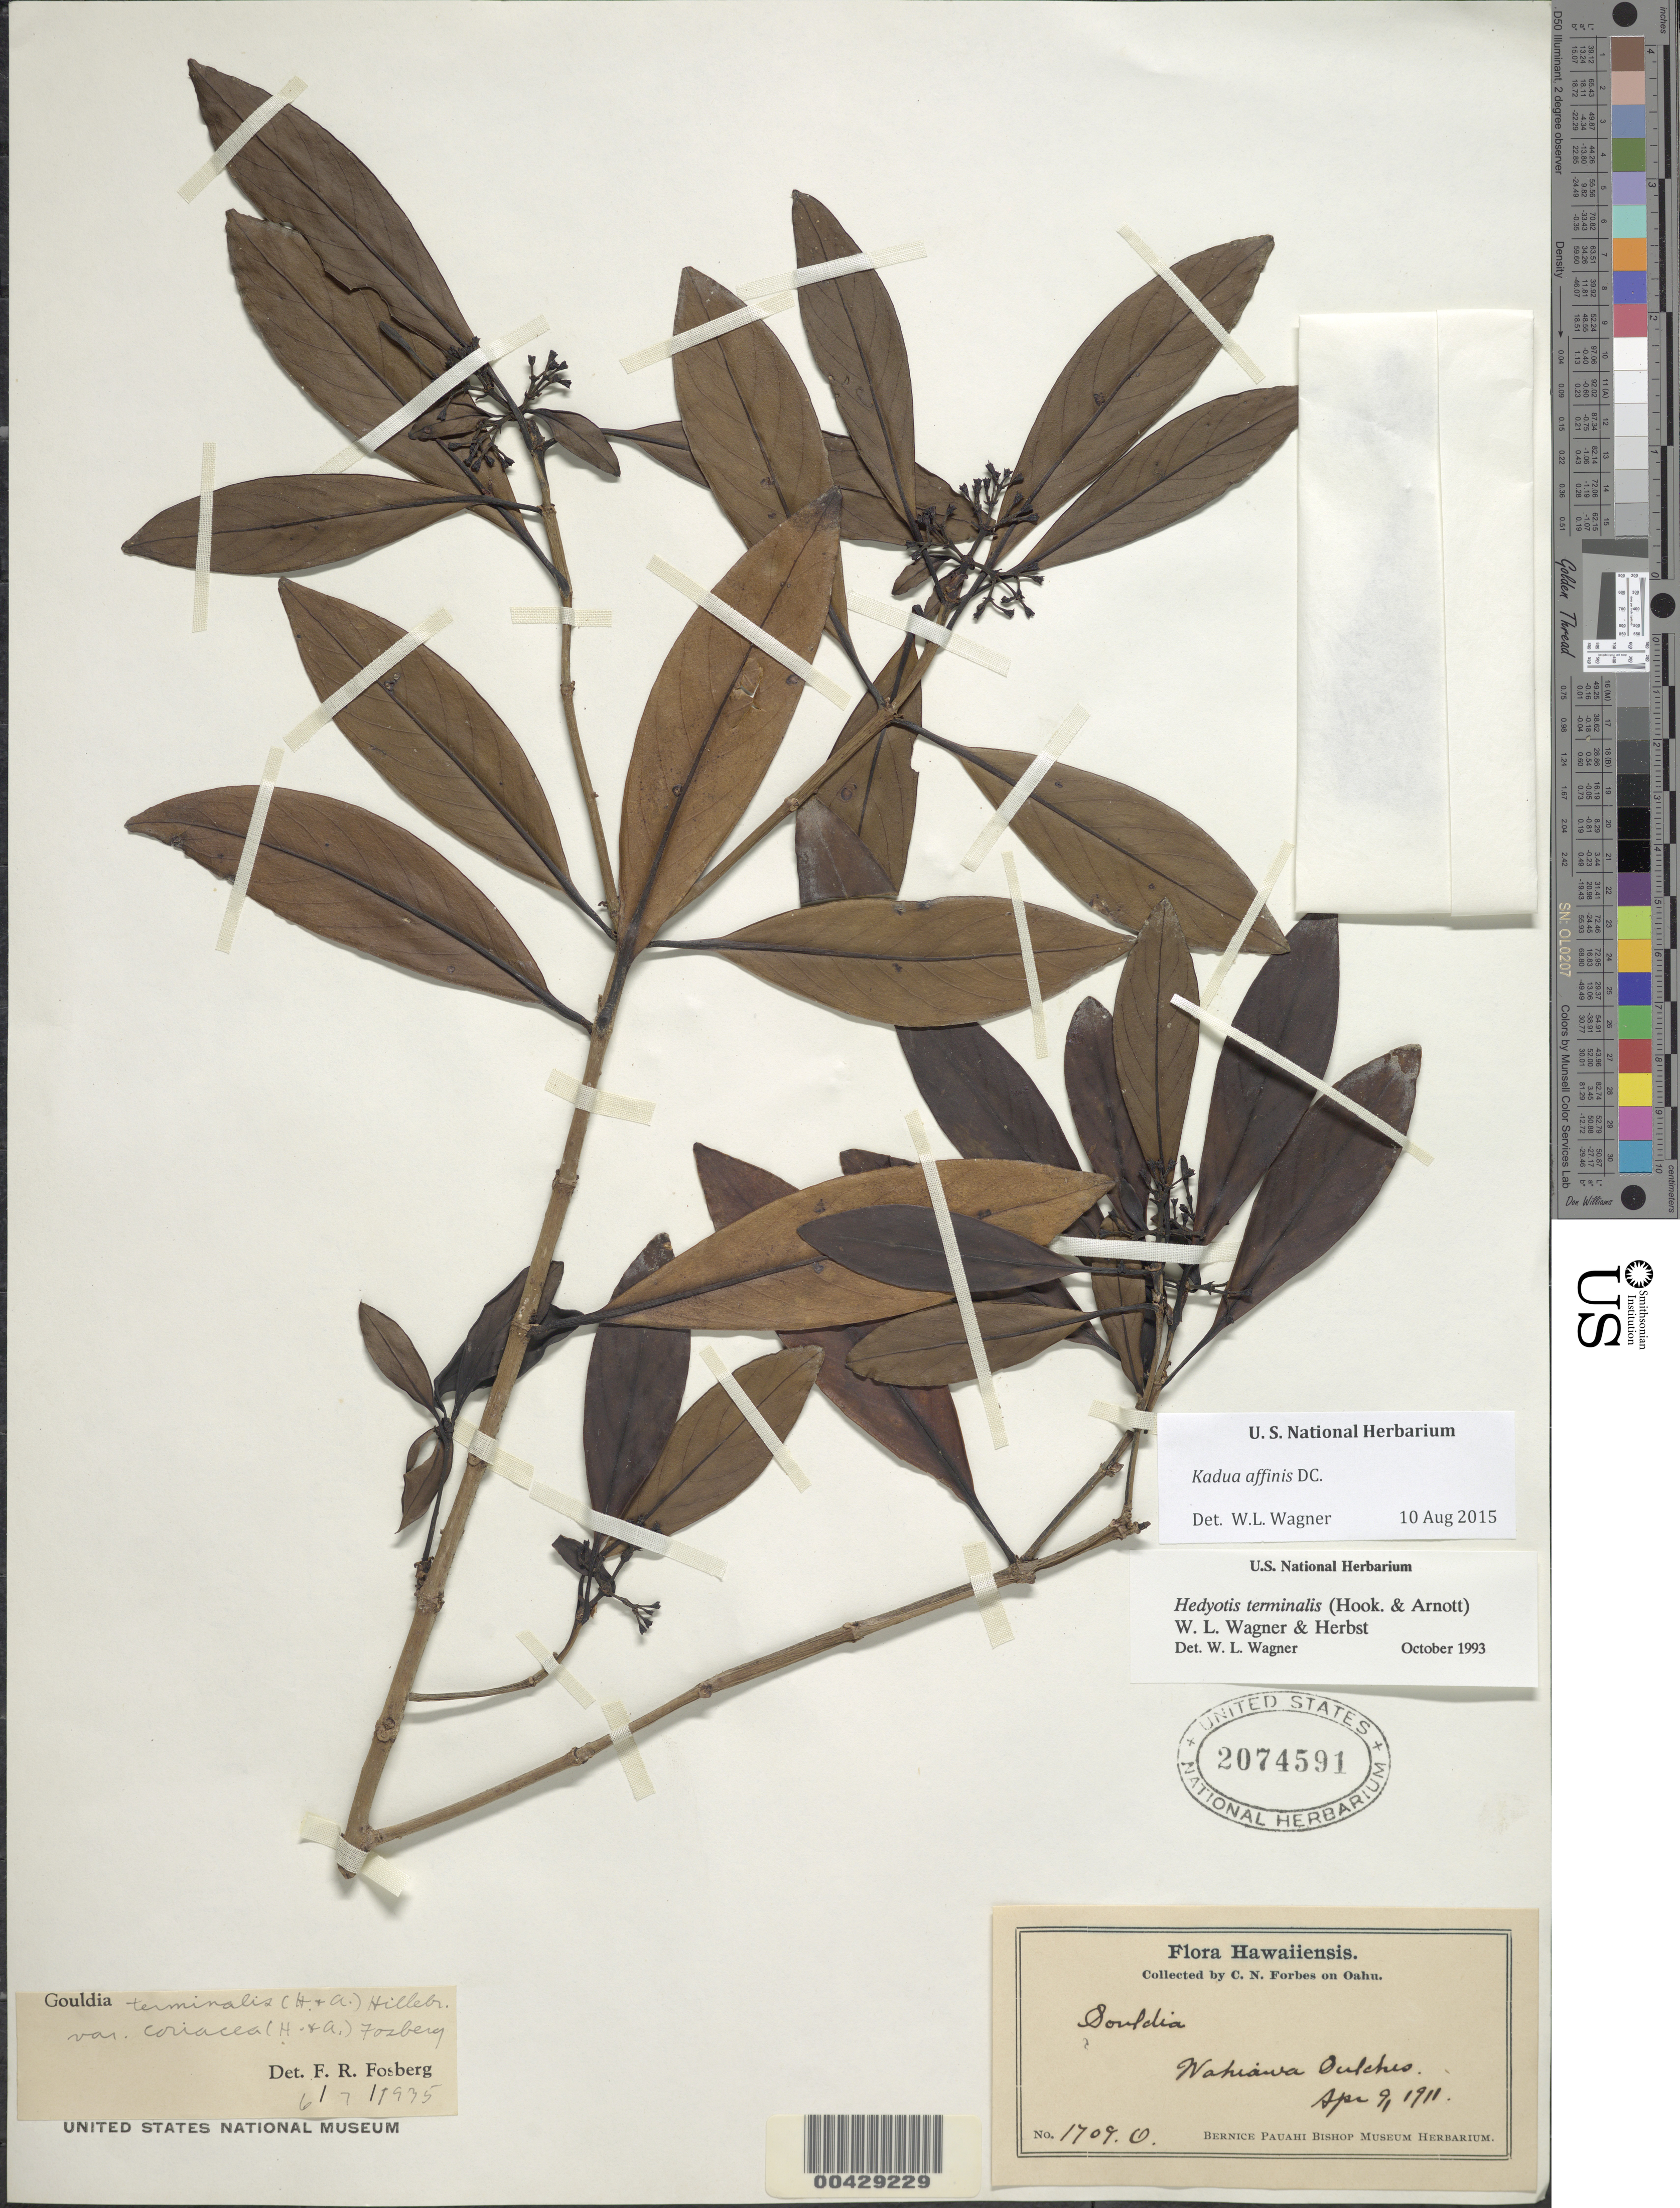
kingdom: Plantae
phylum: Tracheophyta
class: Magnoliopsida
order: Gentianales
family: Rubiaceae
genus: Kadua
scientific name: Kadua affinis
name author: DC.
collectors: C. N. Forbes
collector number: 1709.O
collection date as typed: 9 Apr 1911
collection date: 1911-04-09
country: United States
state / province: Hawaii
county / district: Honolulu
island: Oahu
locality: Wahiawa Gulches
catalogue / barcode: US 2074591